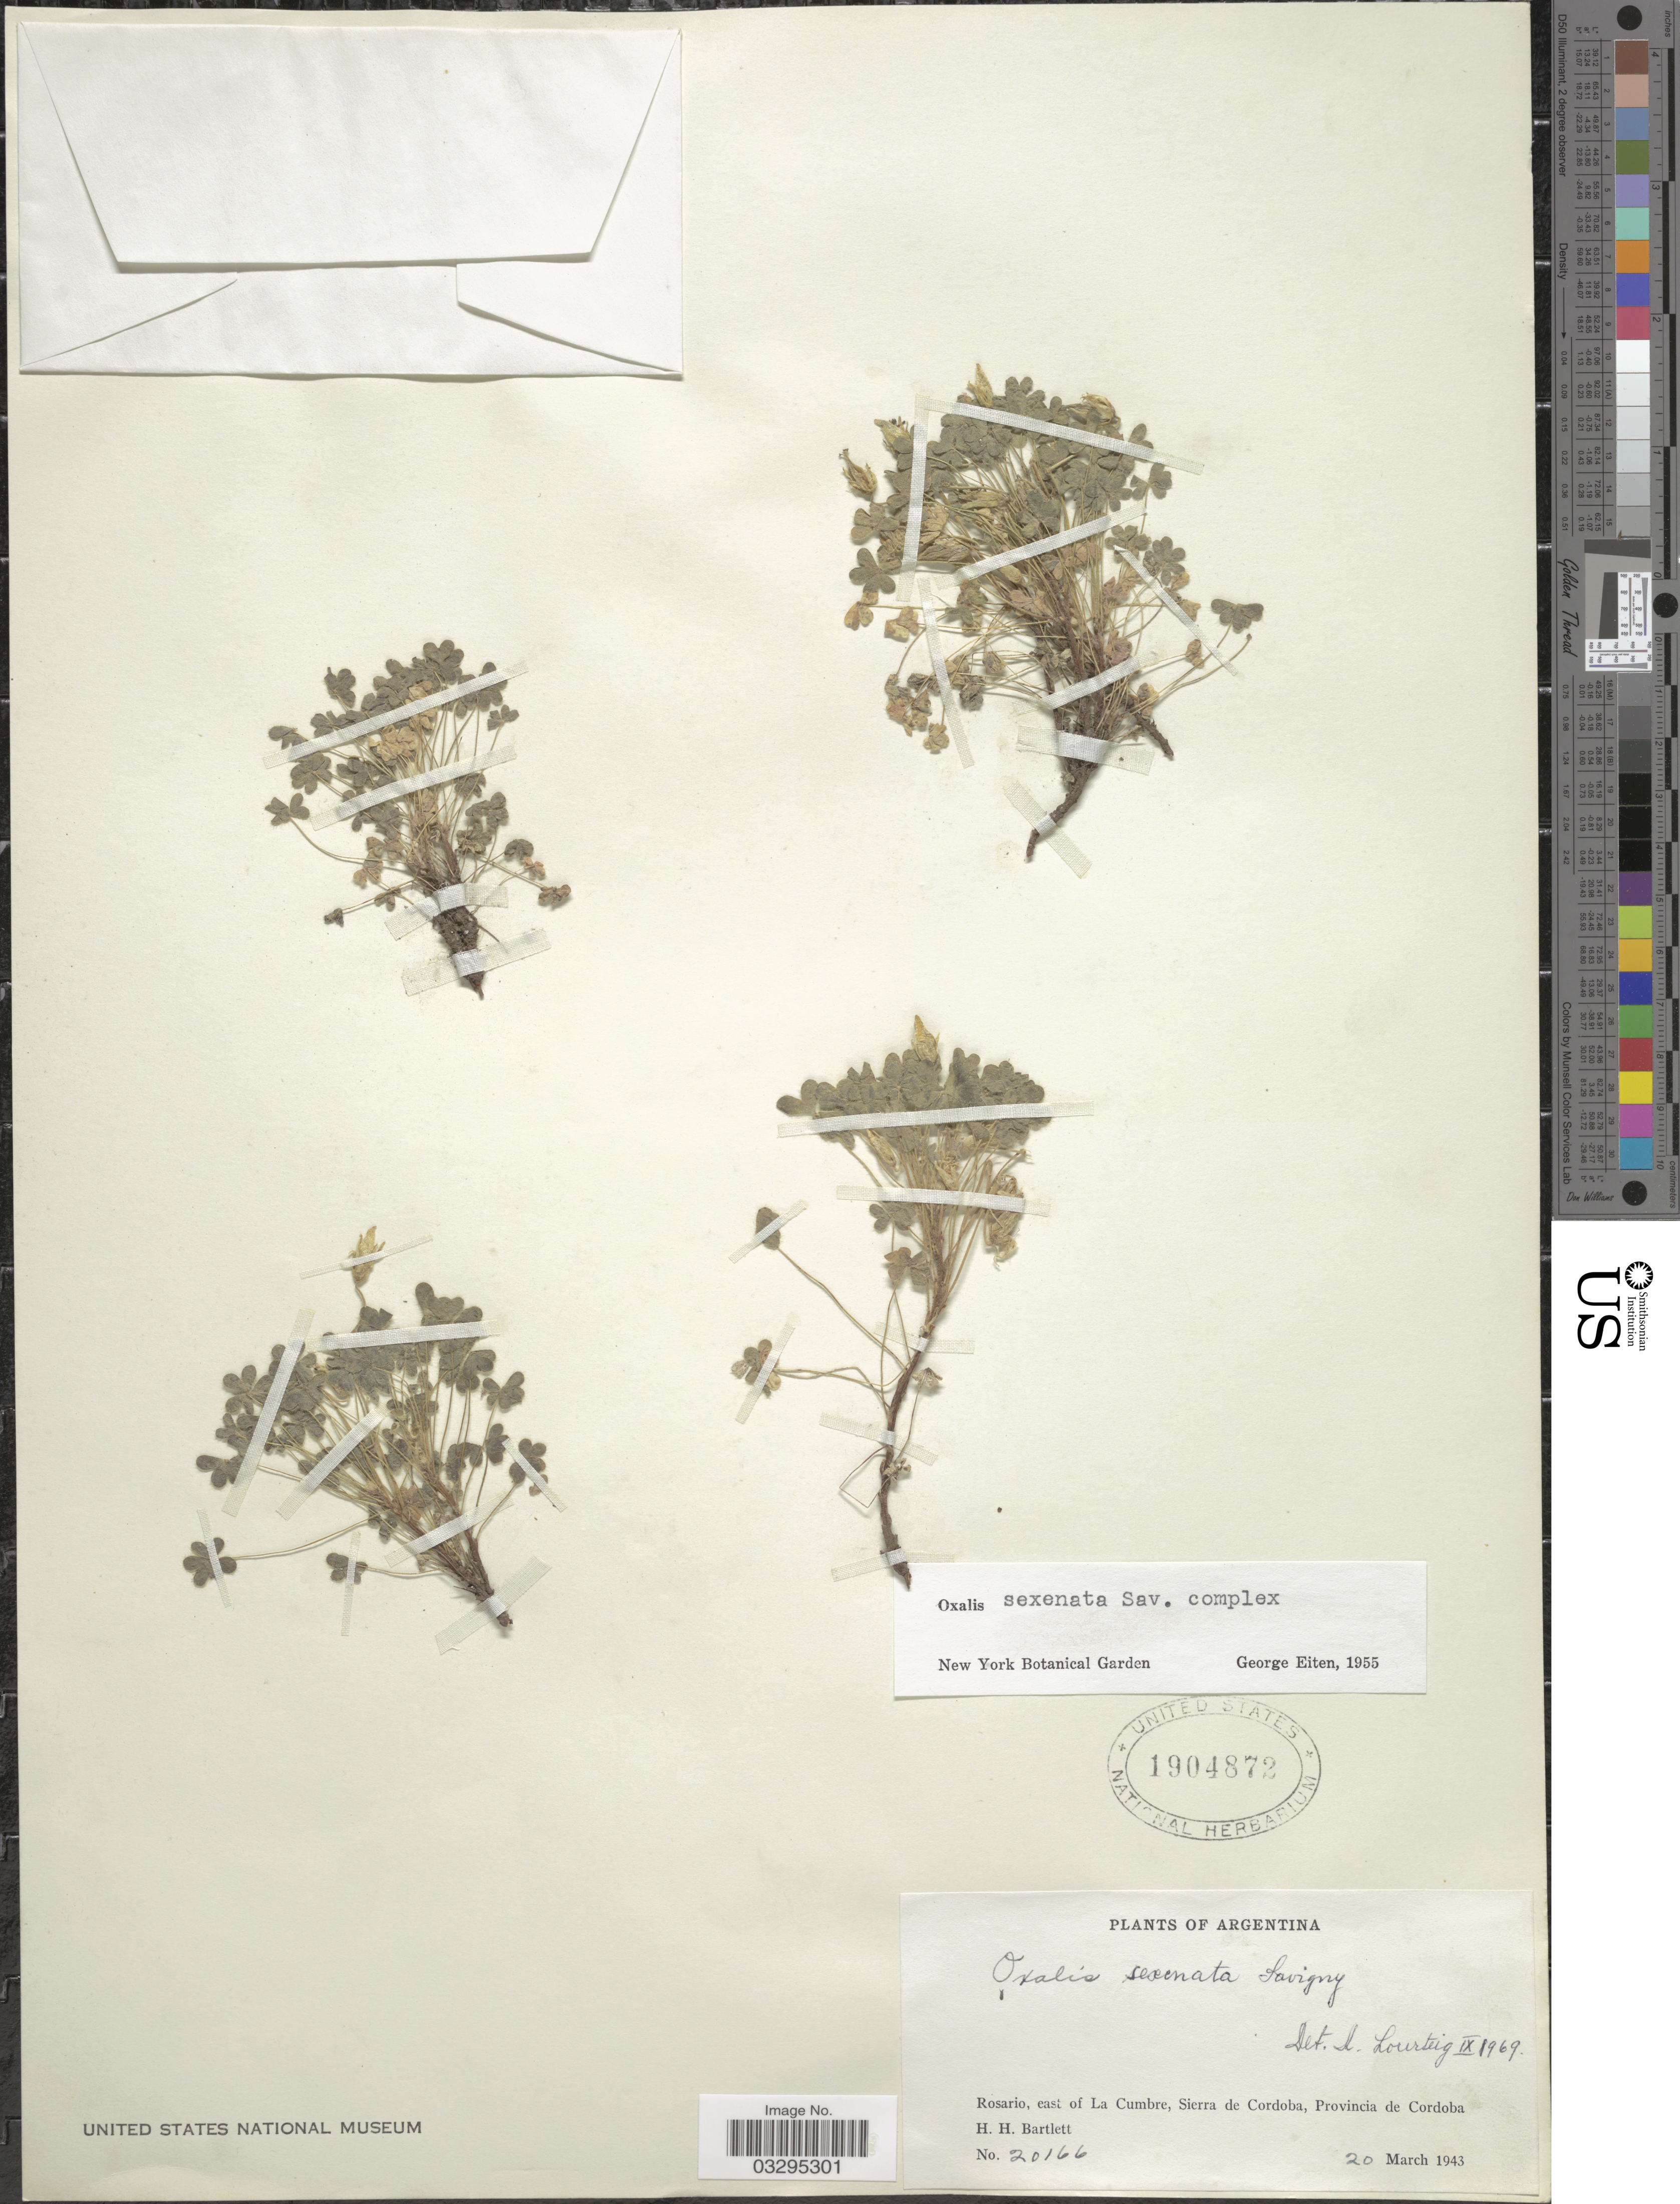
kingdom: Plantae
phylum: Tracheophyta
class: Magnoliopsida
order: Oxalidales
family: Oxalidaceae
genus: Oxalis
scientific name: Oxalis conorrhiza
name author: Jacq.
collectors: H. H. Bartlett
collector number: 20166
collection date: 1943-03-20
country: Argentina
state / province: Cordoba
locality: Rosario, east of La Cumbre, Sierra de Cordoba.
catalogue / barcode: US 1904872